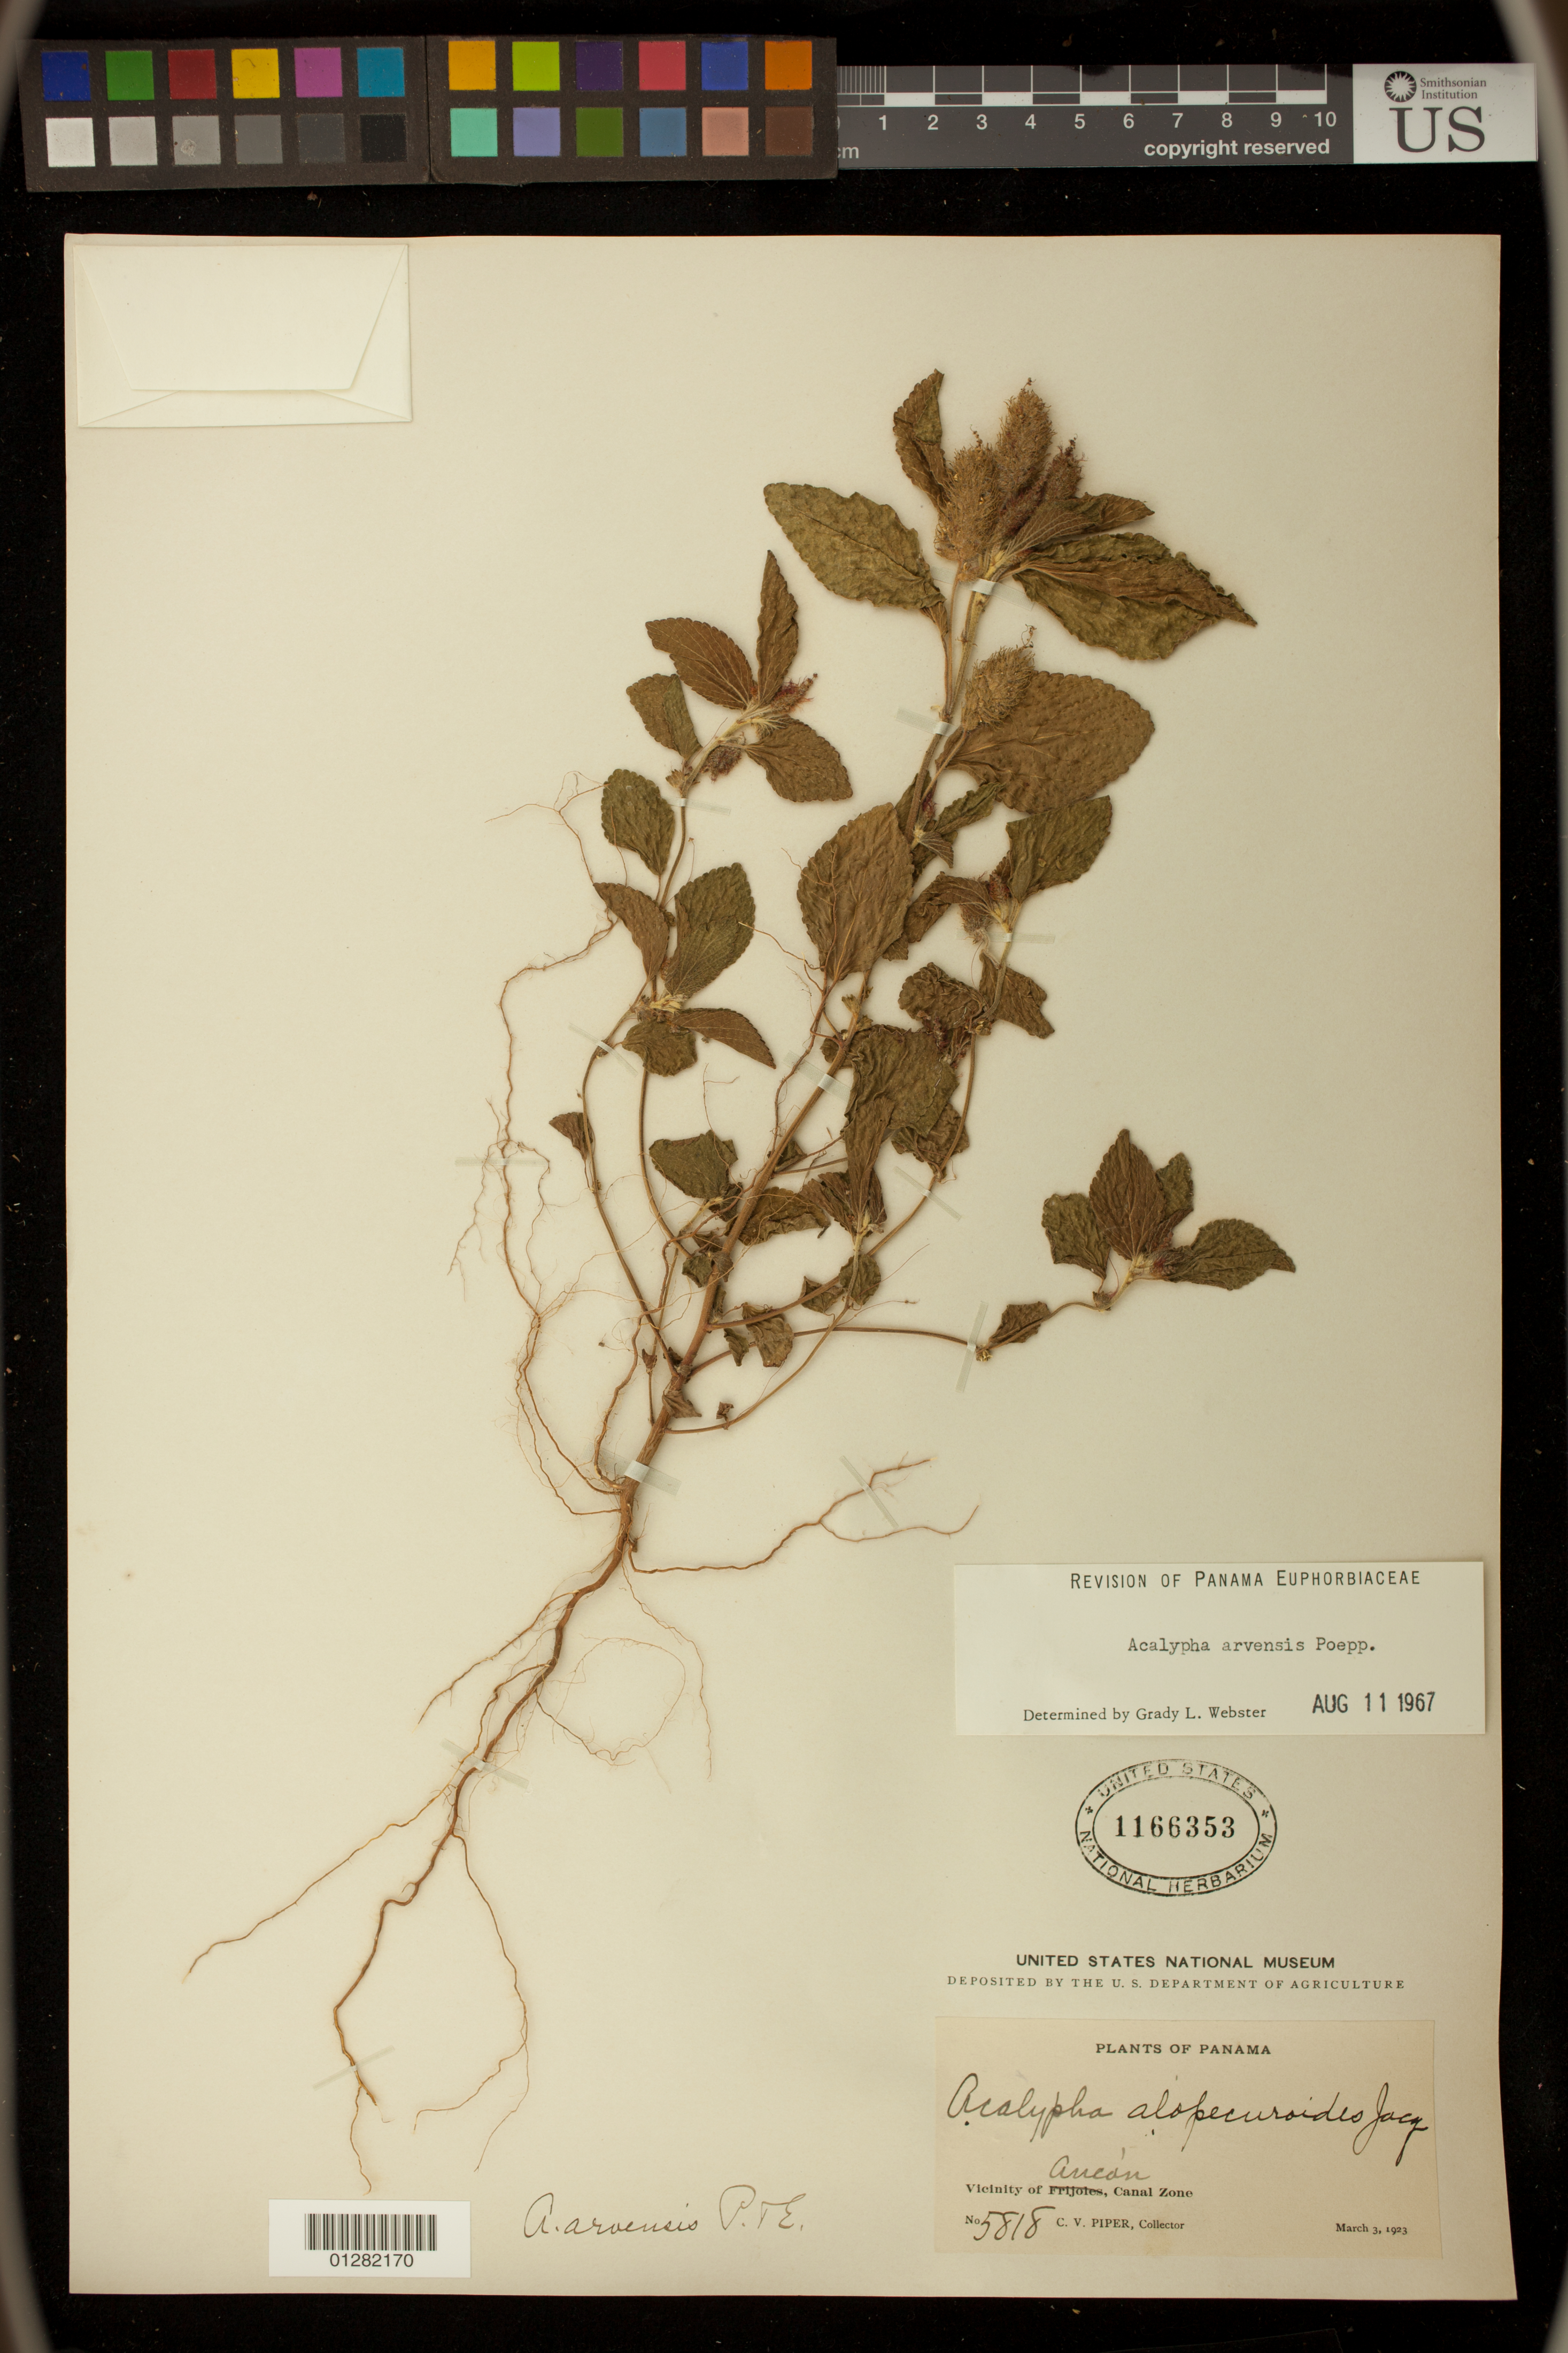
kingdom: Plantae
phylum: Tracheophyta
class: Magnoliopsida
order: Malpighiales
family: Euphorbiaceae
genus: Acalypha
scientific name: Acalypha arvensis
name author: Poepp.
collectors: C. V. Piper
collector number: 5818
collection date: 1923-03-03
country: Panama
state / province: Panamá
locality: Ancon, Canal Zone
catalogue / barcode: US 1166353